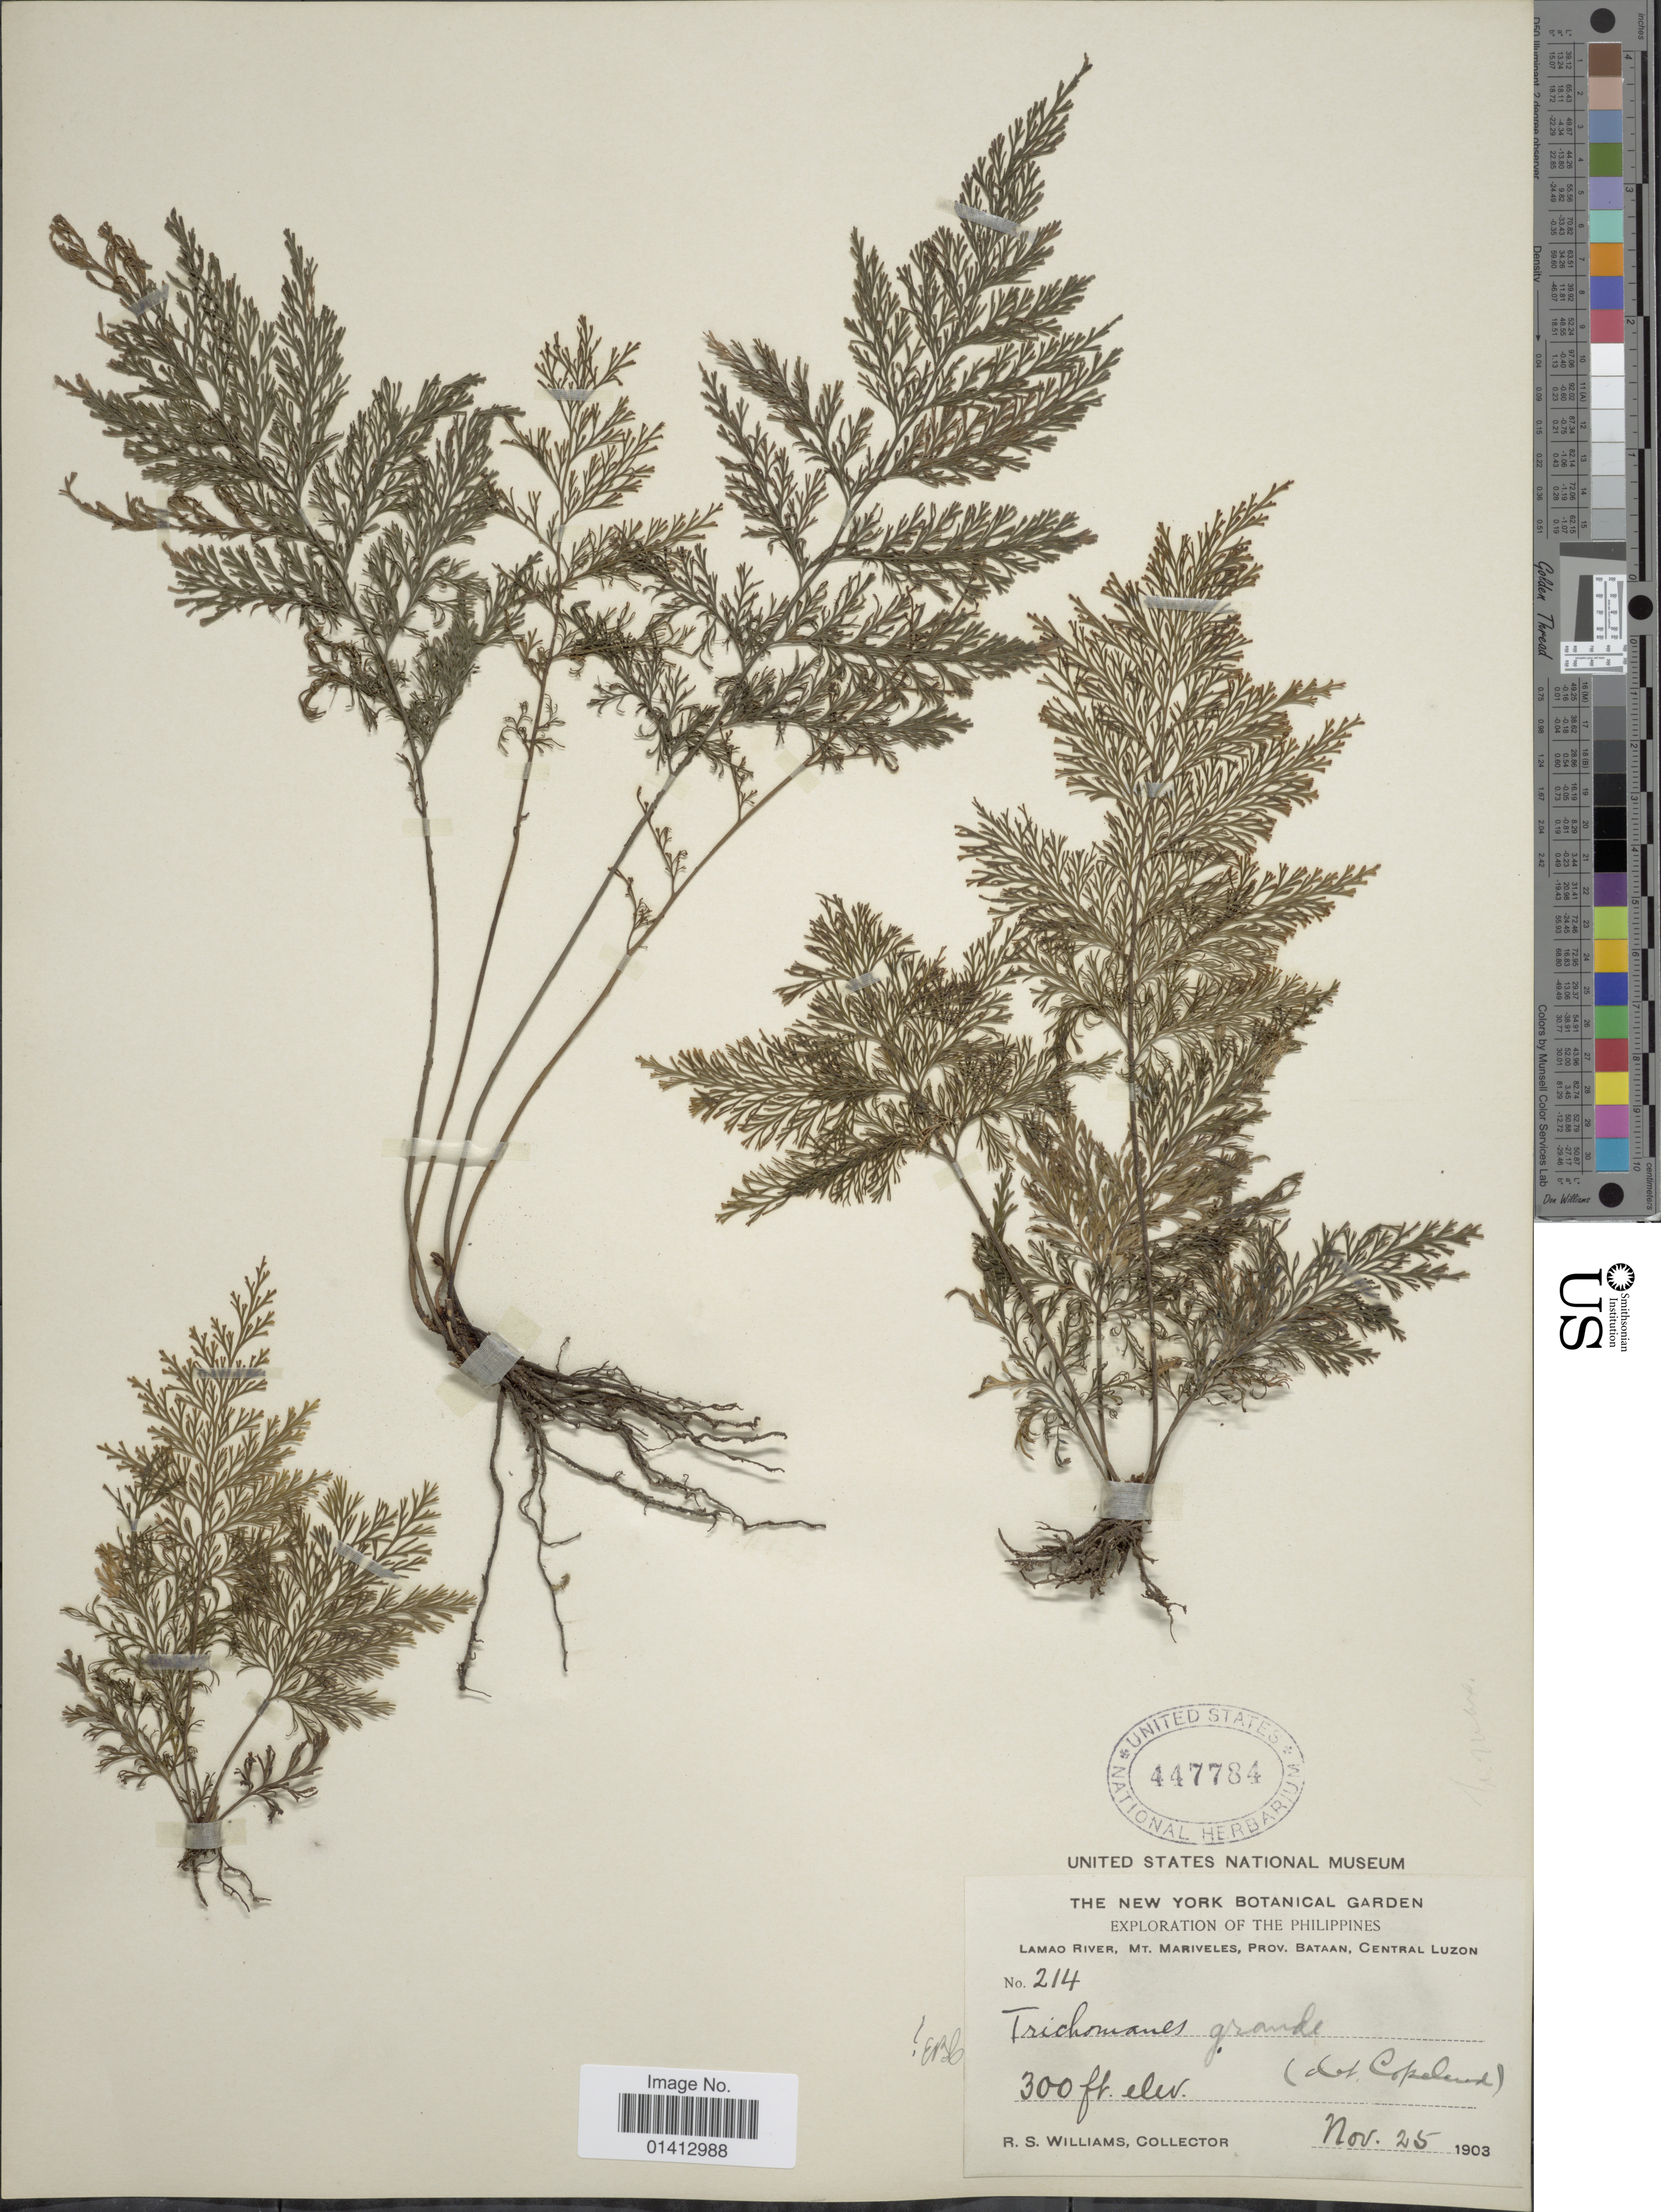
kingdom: Plantae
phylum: Tracheophyta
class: Polypodiopsida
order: Hymenophyllales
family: Hymenophyllaceae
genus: Crepidomanes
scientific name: Crepidomanes grande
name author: (Copel.) Ebihara & K. Iwats.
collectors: R. S. Williams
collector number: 214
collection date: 1903-11-25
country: Philippines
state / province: Central Luzon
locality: Lamao River, Mt Mariveles, prov. Bataan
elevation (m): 91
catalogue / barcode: US 447784